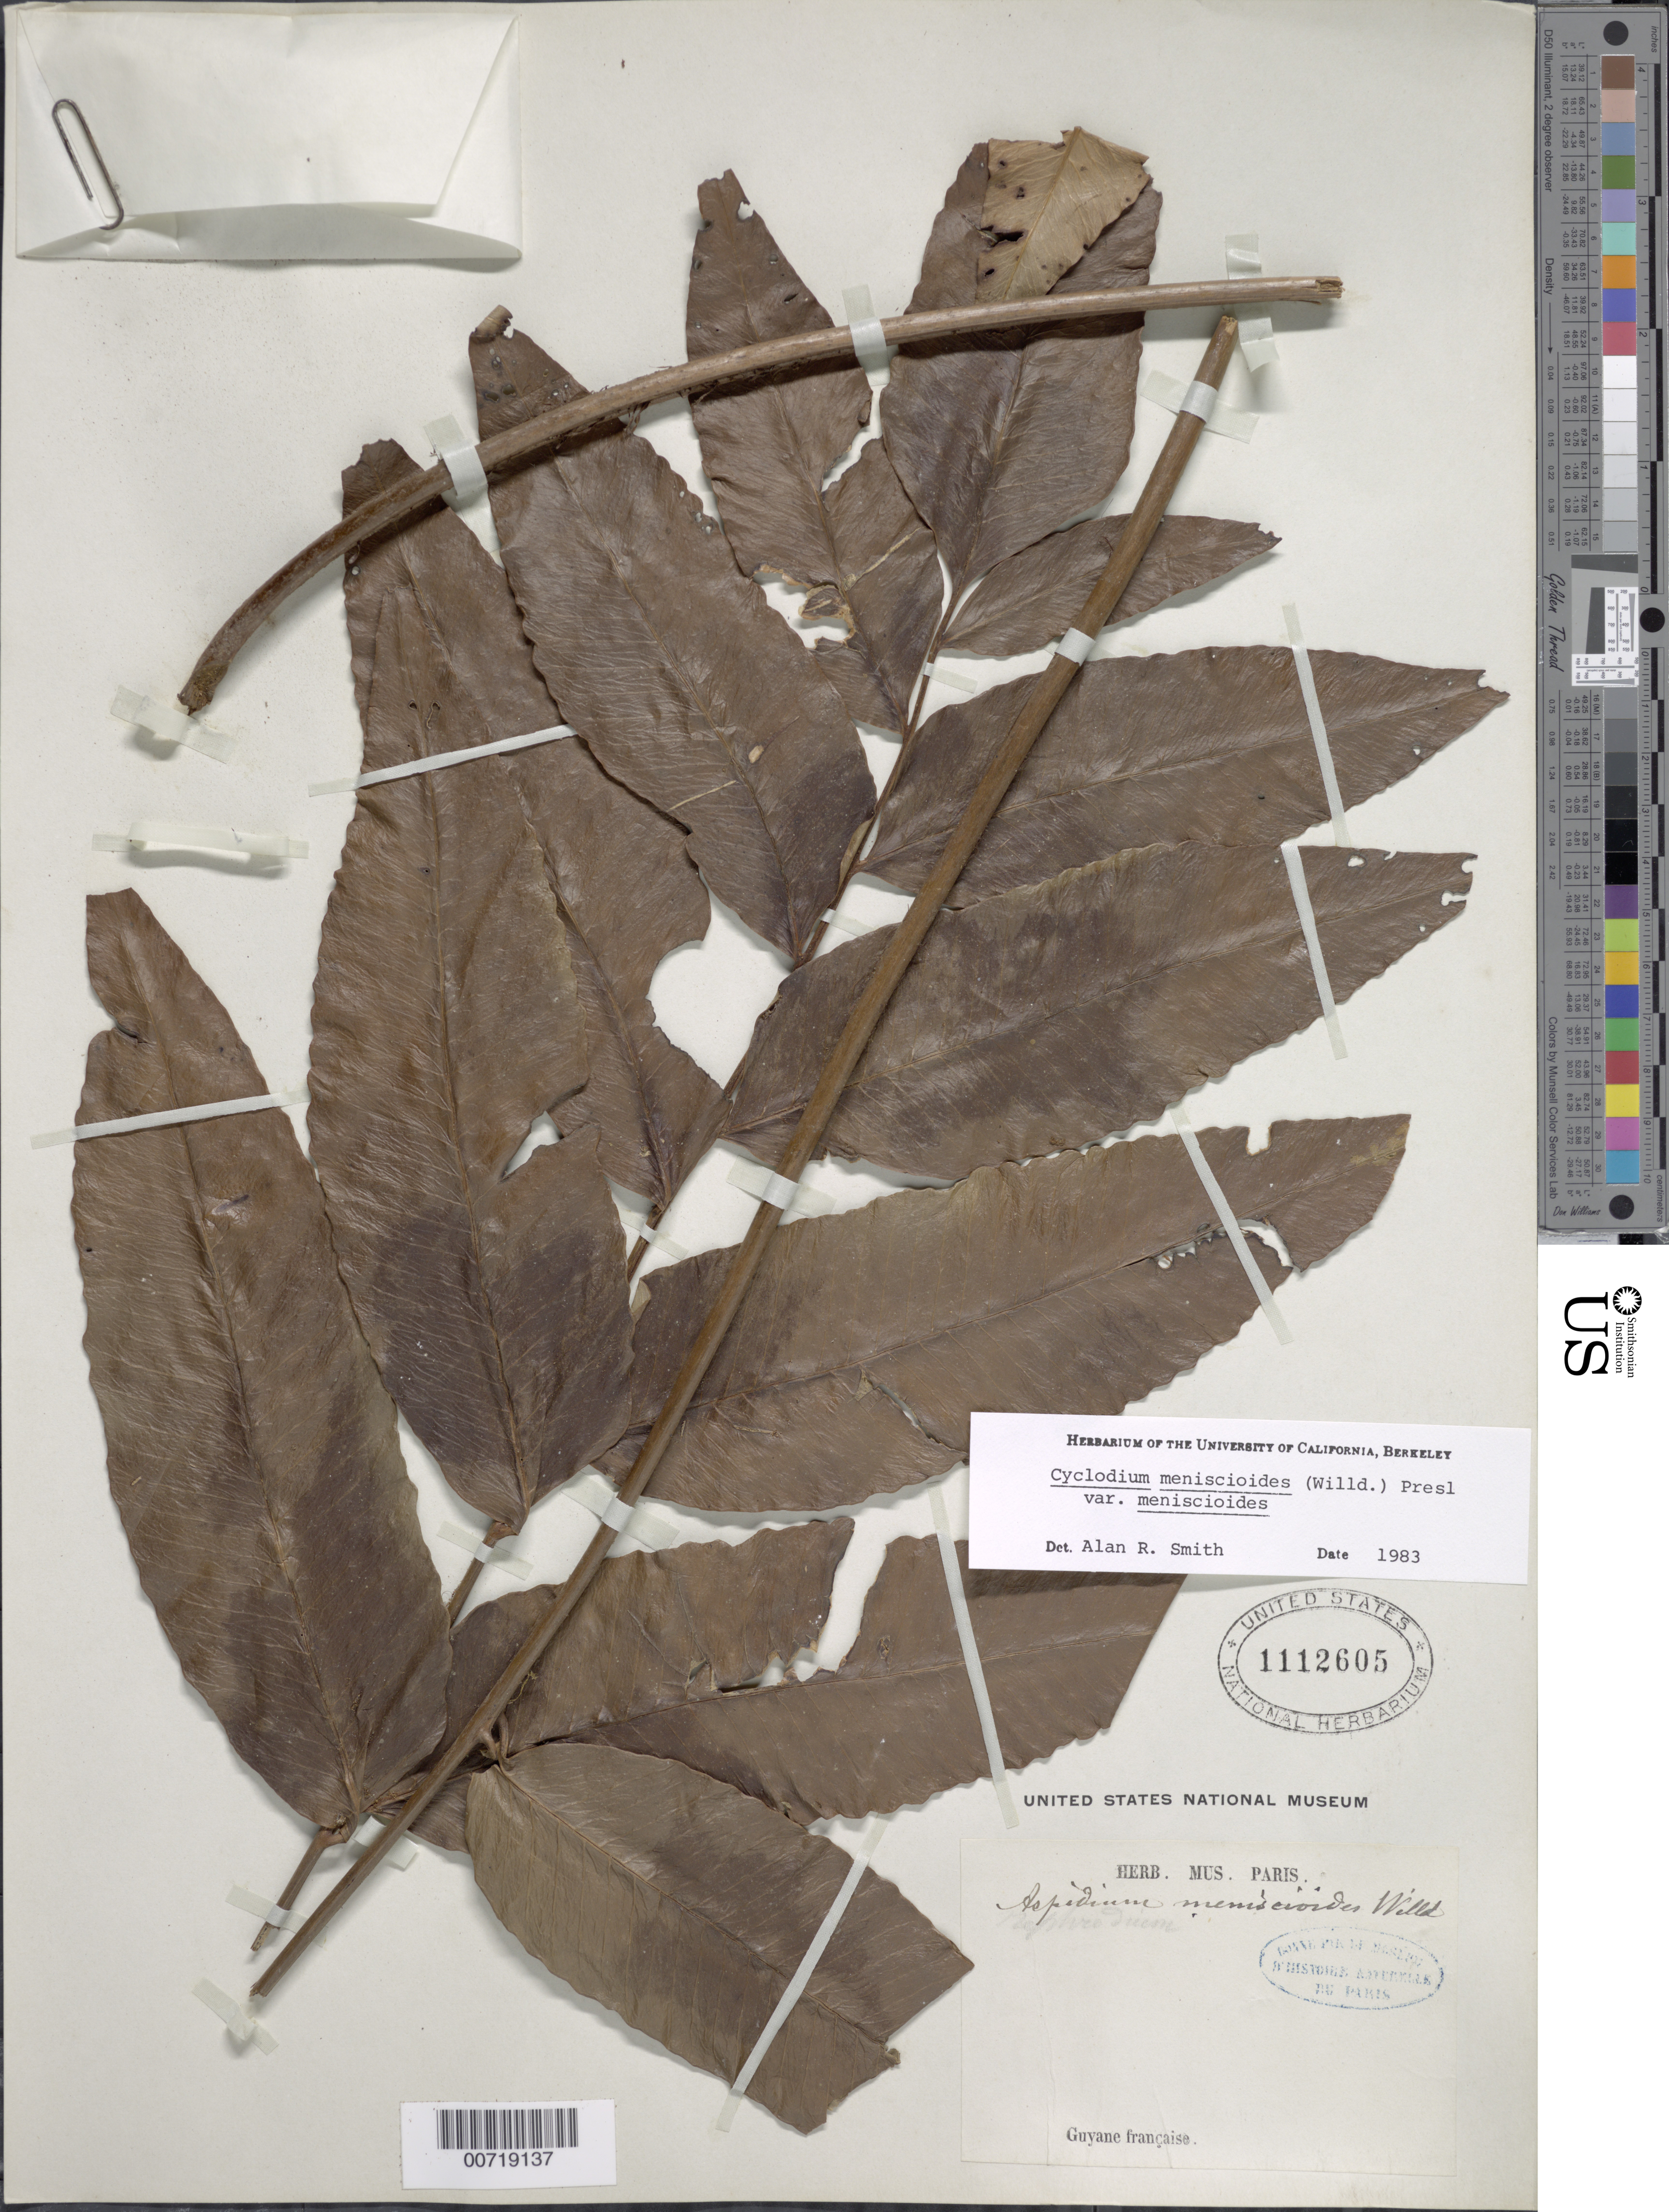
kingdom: Plantae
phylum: Tracheophyta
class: Polypodiopsida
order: Polypodiales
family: Dryopteridaceae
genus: Cyclodium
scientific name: Cyclodium meniscioides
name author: (Willd.) C. Presl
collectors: F. M. R. Leprieur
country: French Guiana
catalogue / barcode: US 1112605